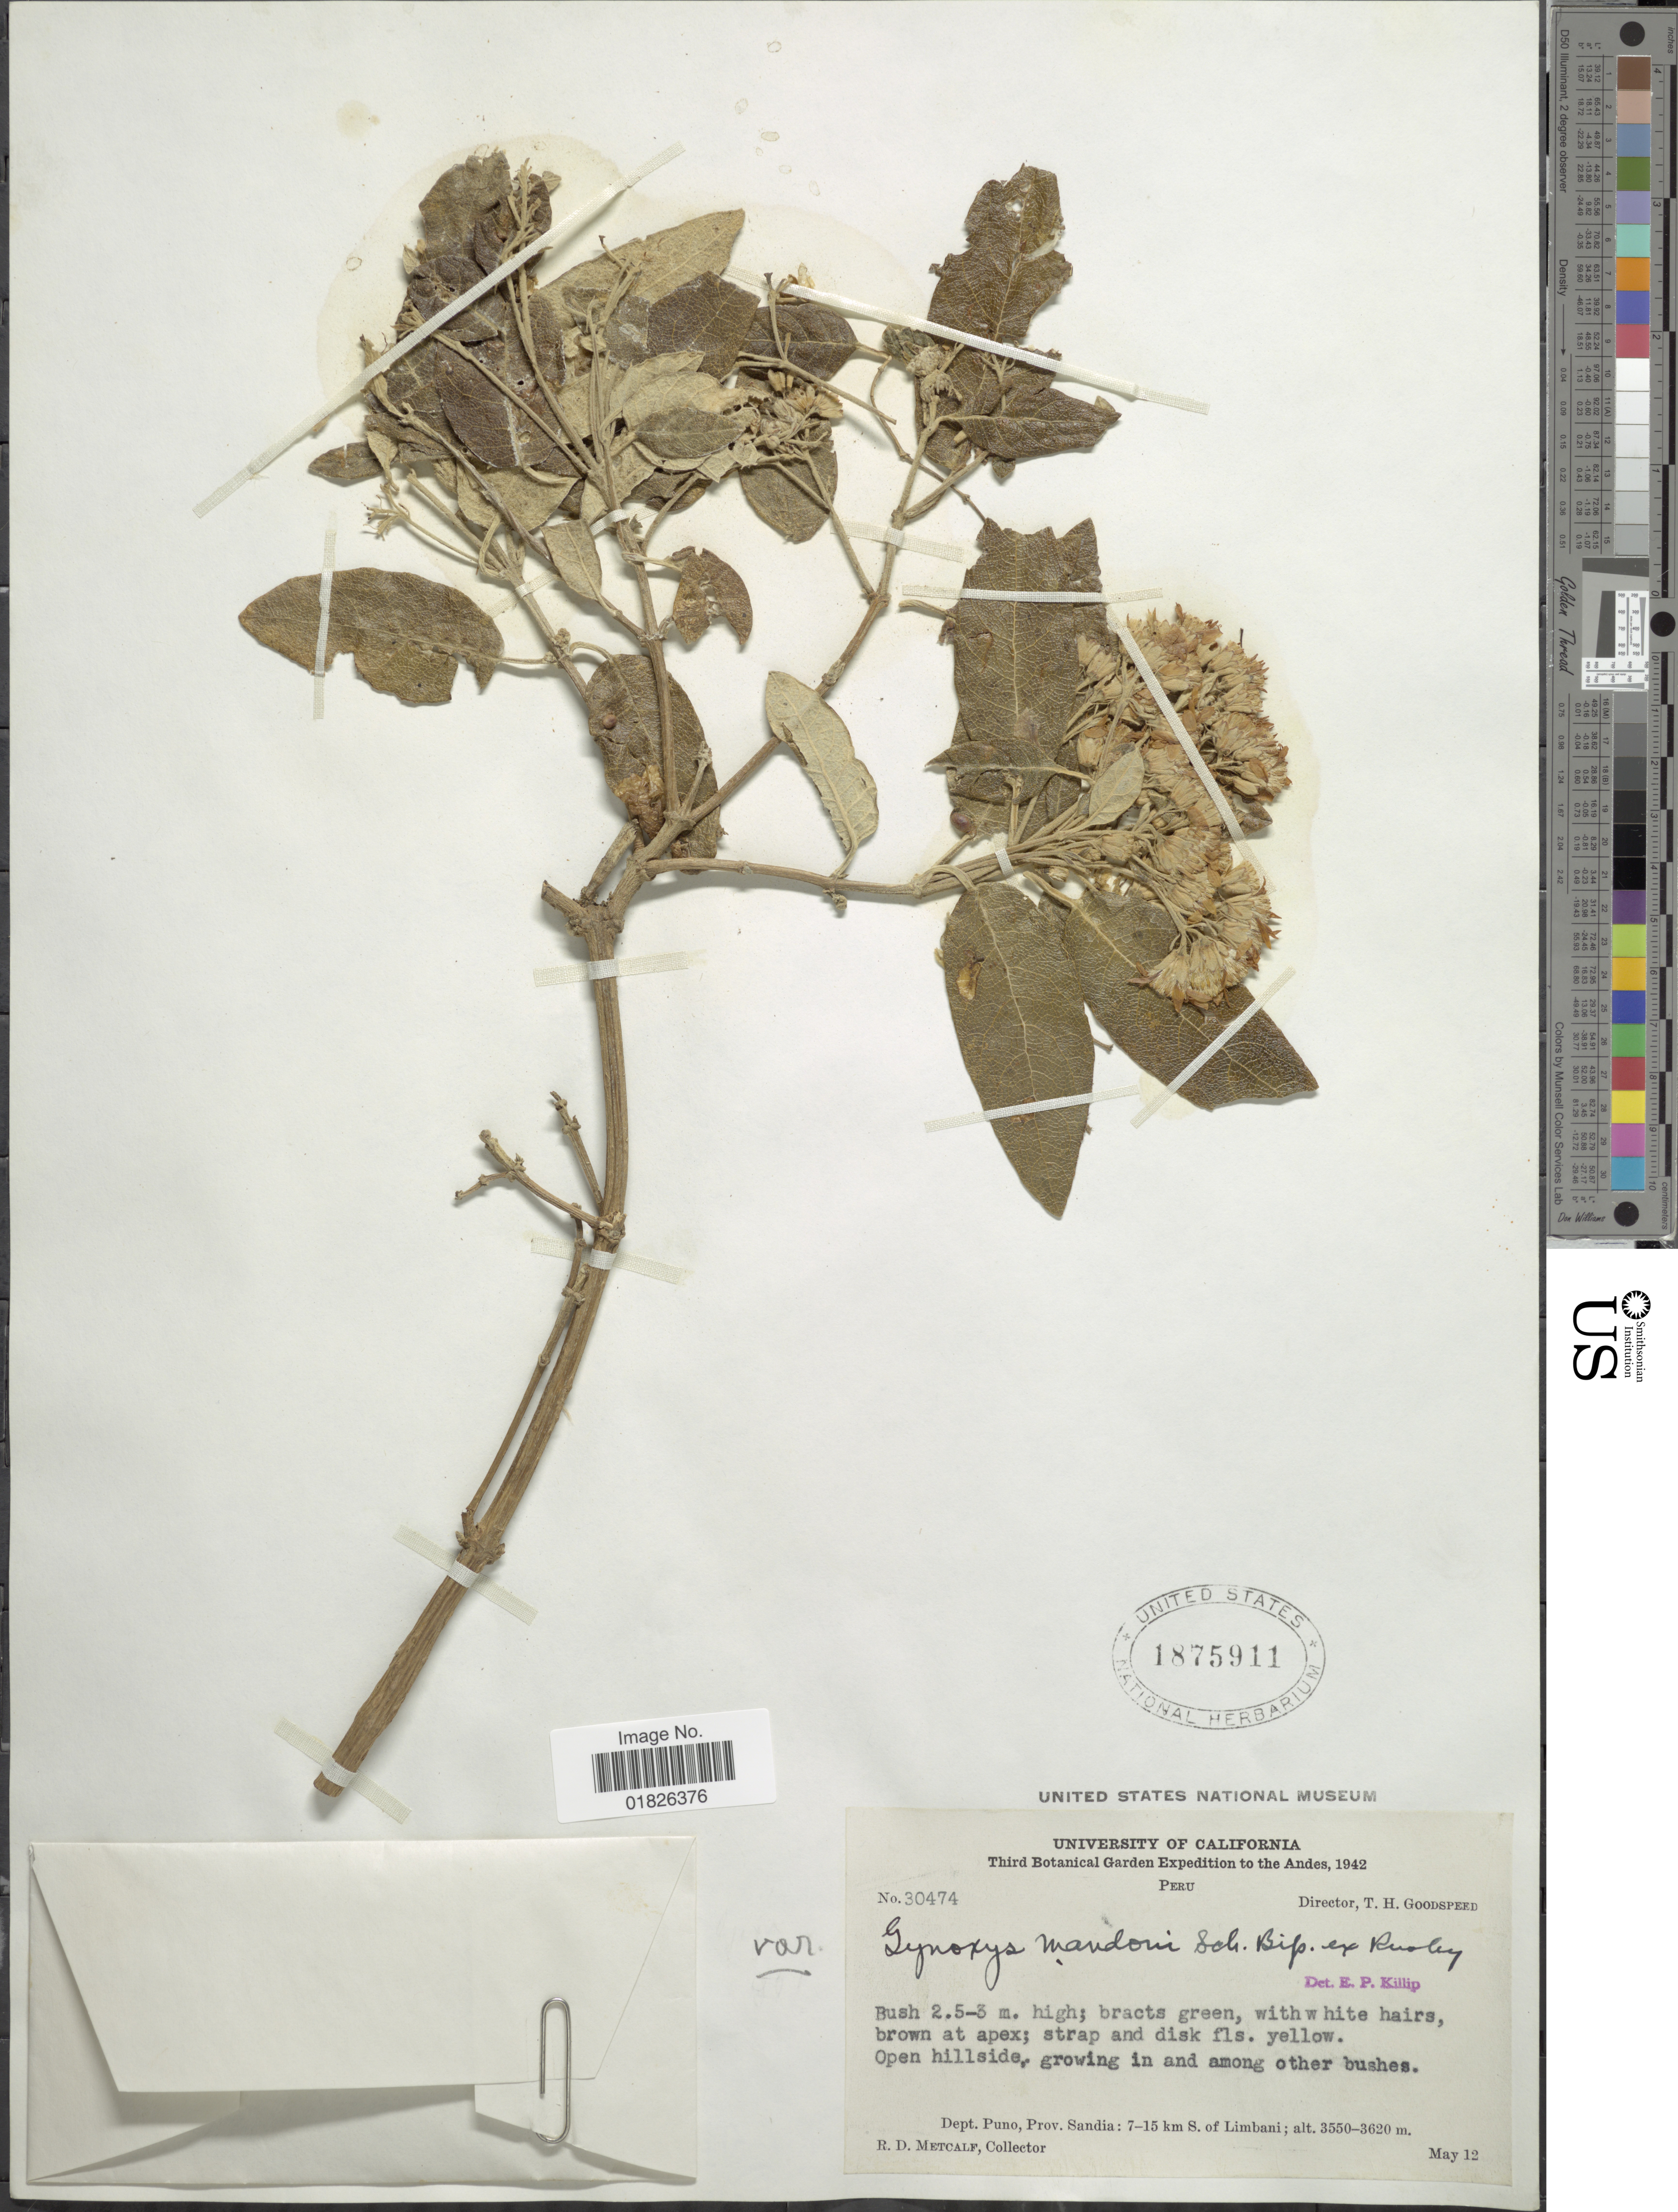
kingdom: Plantae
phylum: Tracheophyta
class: Magnoliopsida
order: Asterales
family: Asteraceae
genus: Gynoxys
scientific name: Gynoxys mandonii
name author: Sch. Bip. ex Rusby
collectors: R. D. Metcalf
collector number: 30474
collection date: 1942-05-12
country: Peru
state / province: Puno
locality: Prov. Sandia: 7-15 km. S of Limbani, open hillside, among other bushes.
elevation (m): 3550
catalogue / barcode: US 1875911